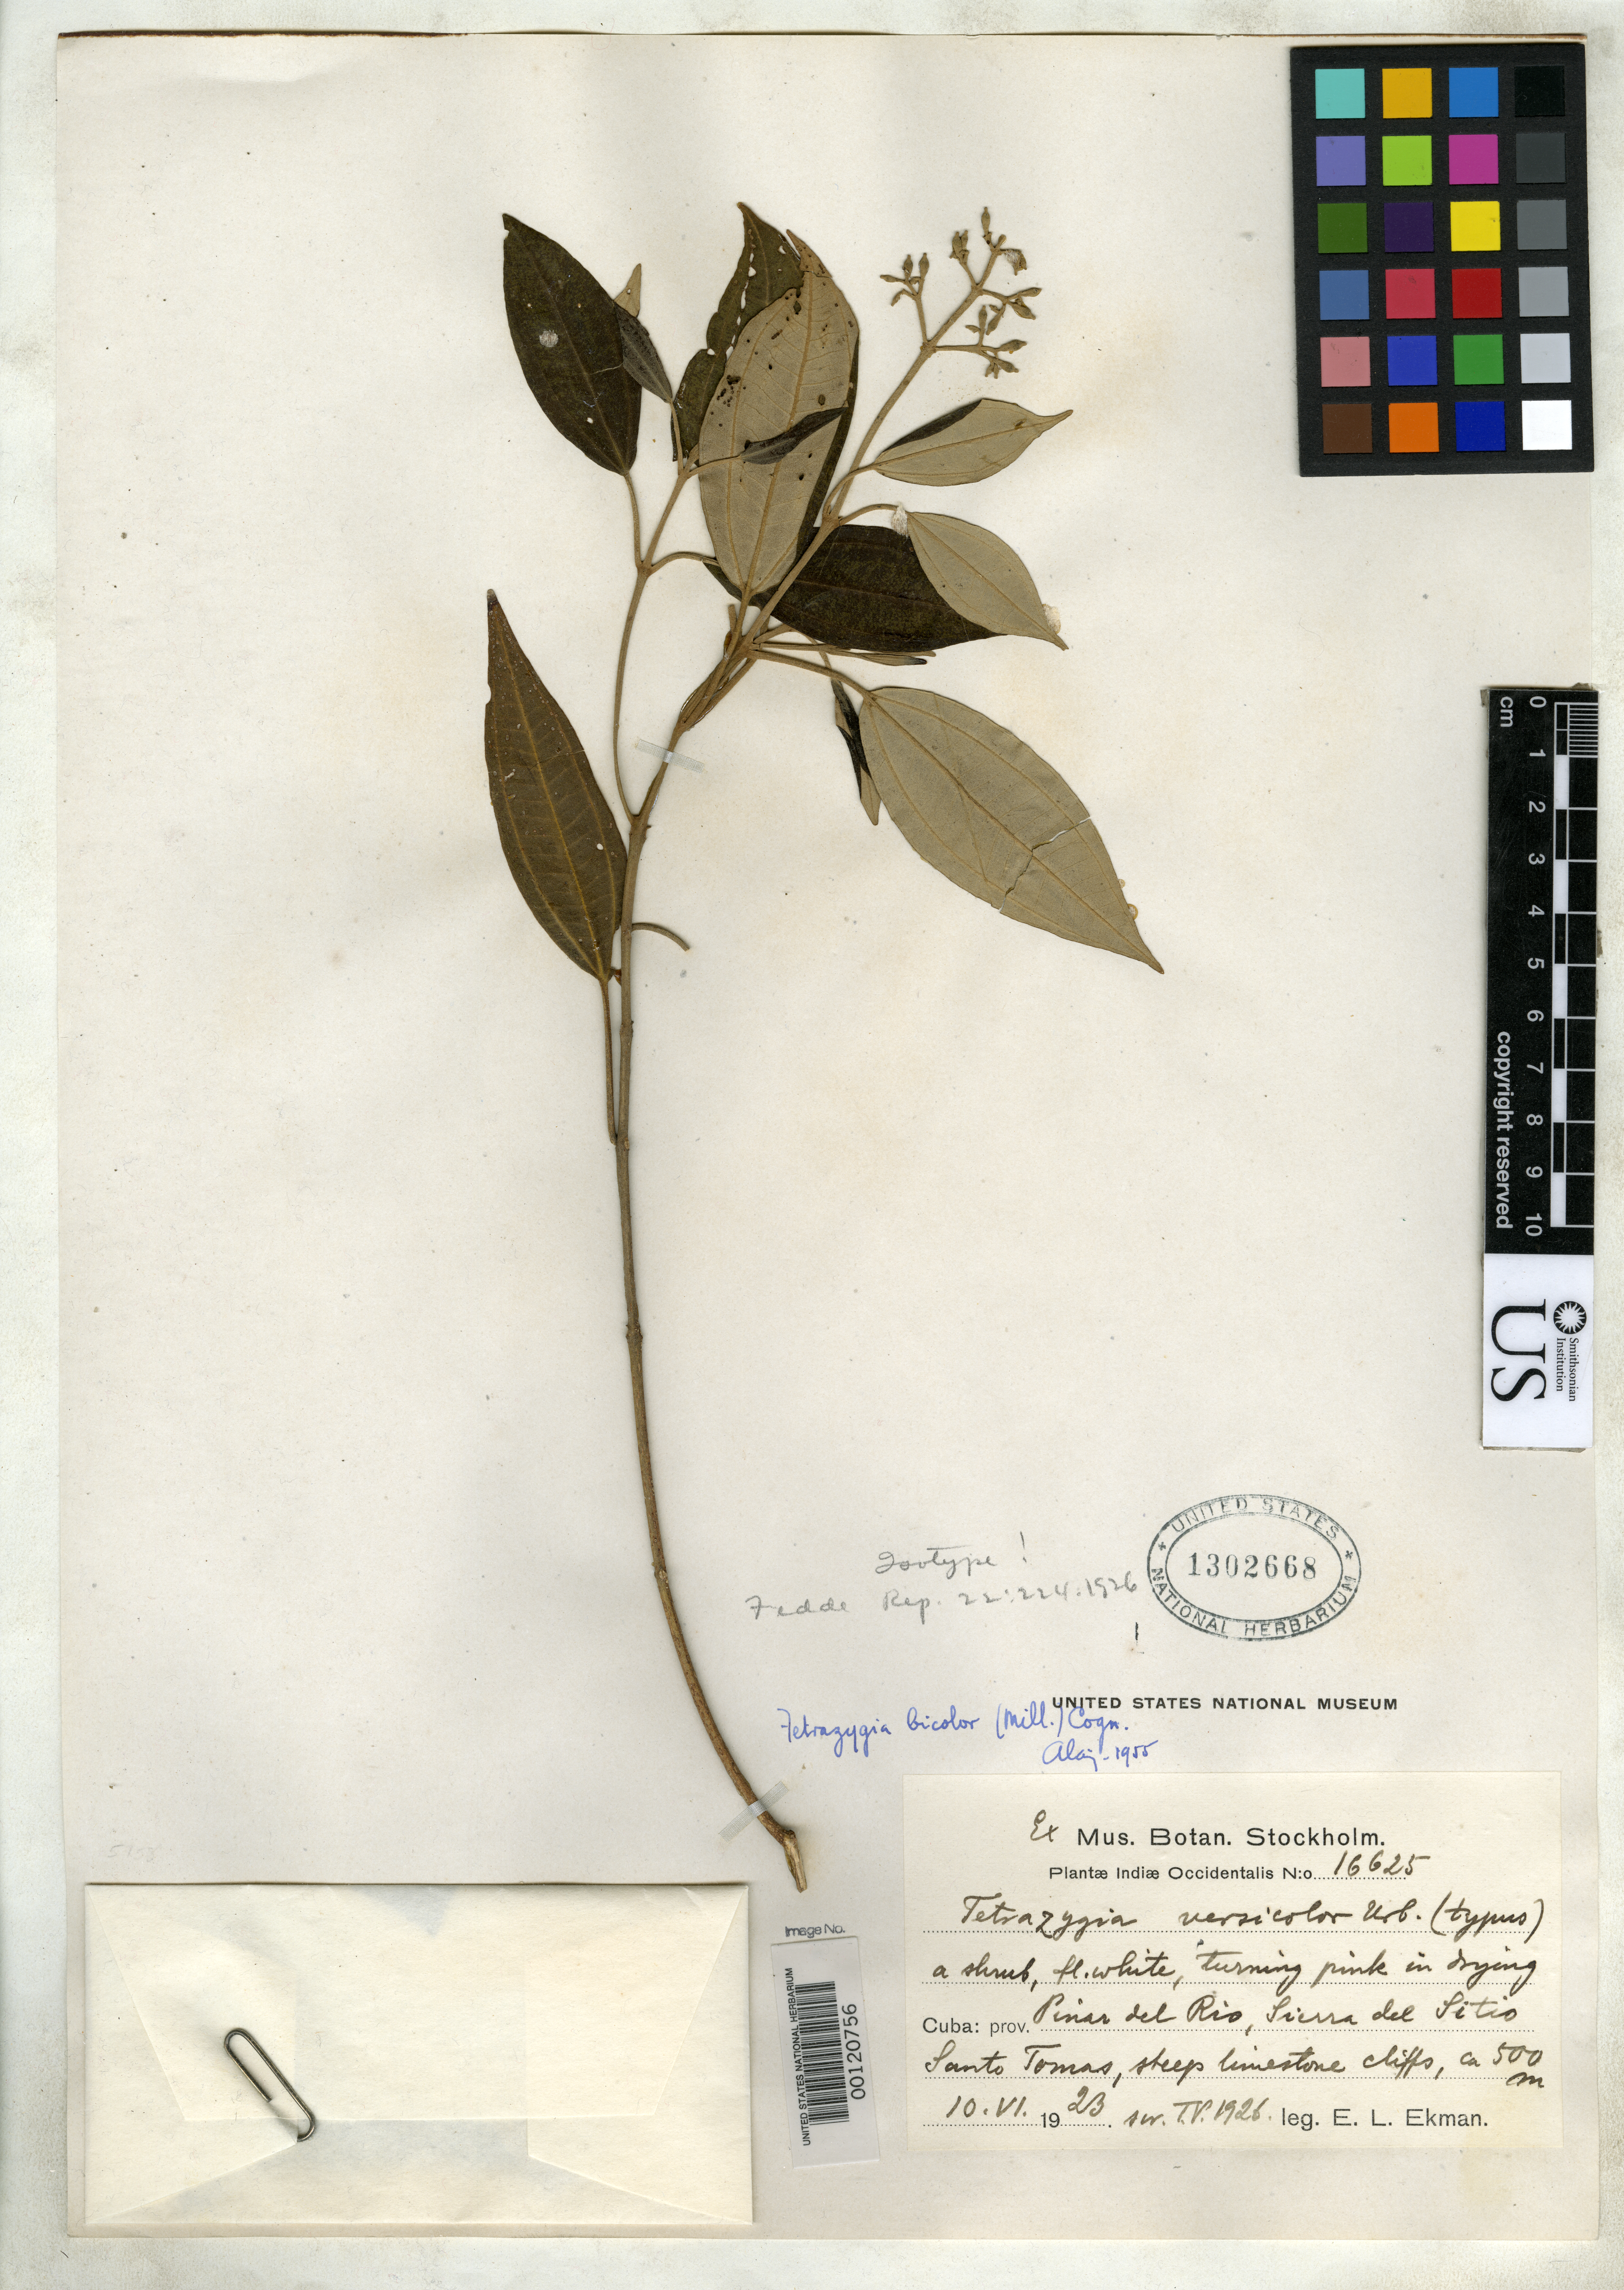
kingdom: Plantae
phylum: Tracheophyta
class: Magnoliopsida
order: Myrtales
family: Melastomataceae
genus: Tetrazygia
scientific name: Tetrazygia versicolor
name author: Urb.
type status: Isotype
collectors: E. L. Ekman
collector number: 16625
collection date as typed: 10 Apr 1923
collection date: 1923-04-10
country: Cuba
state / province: Pinar del Río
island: Greater Antilles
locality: Sierra del Sitio, Santa Tomas.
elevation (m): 500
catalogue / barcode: US 1302668